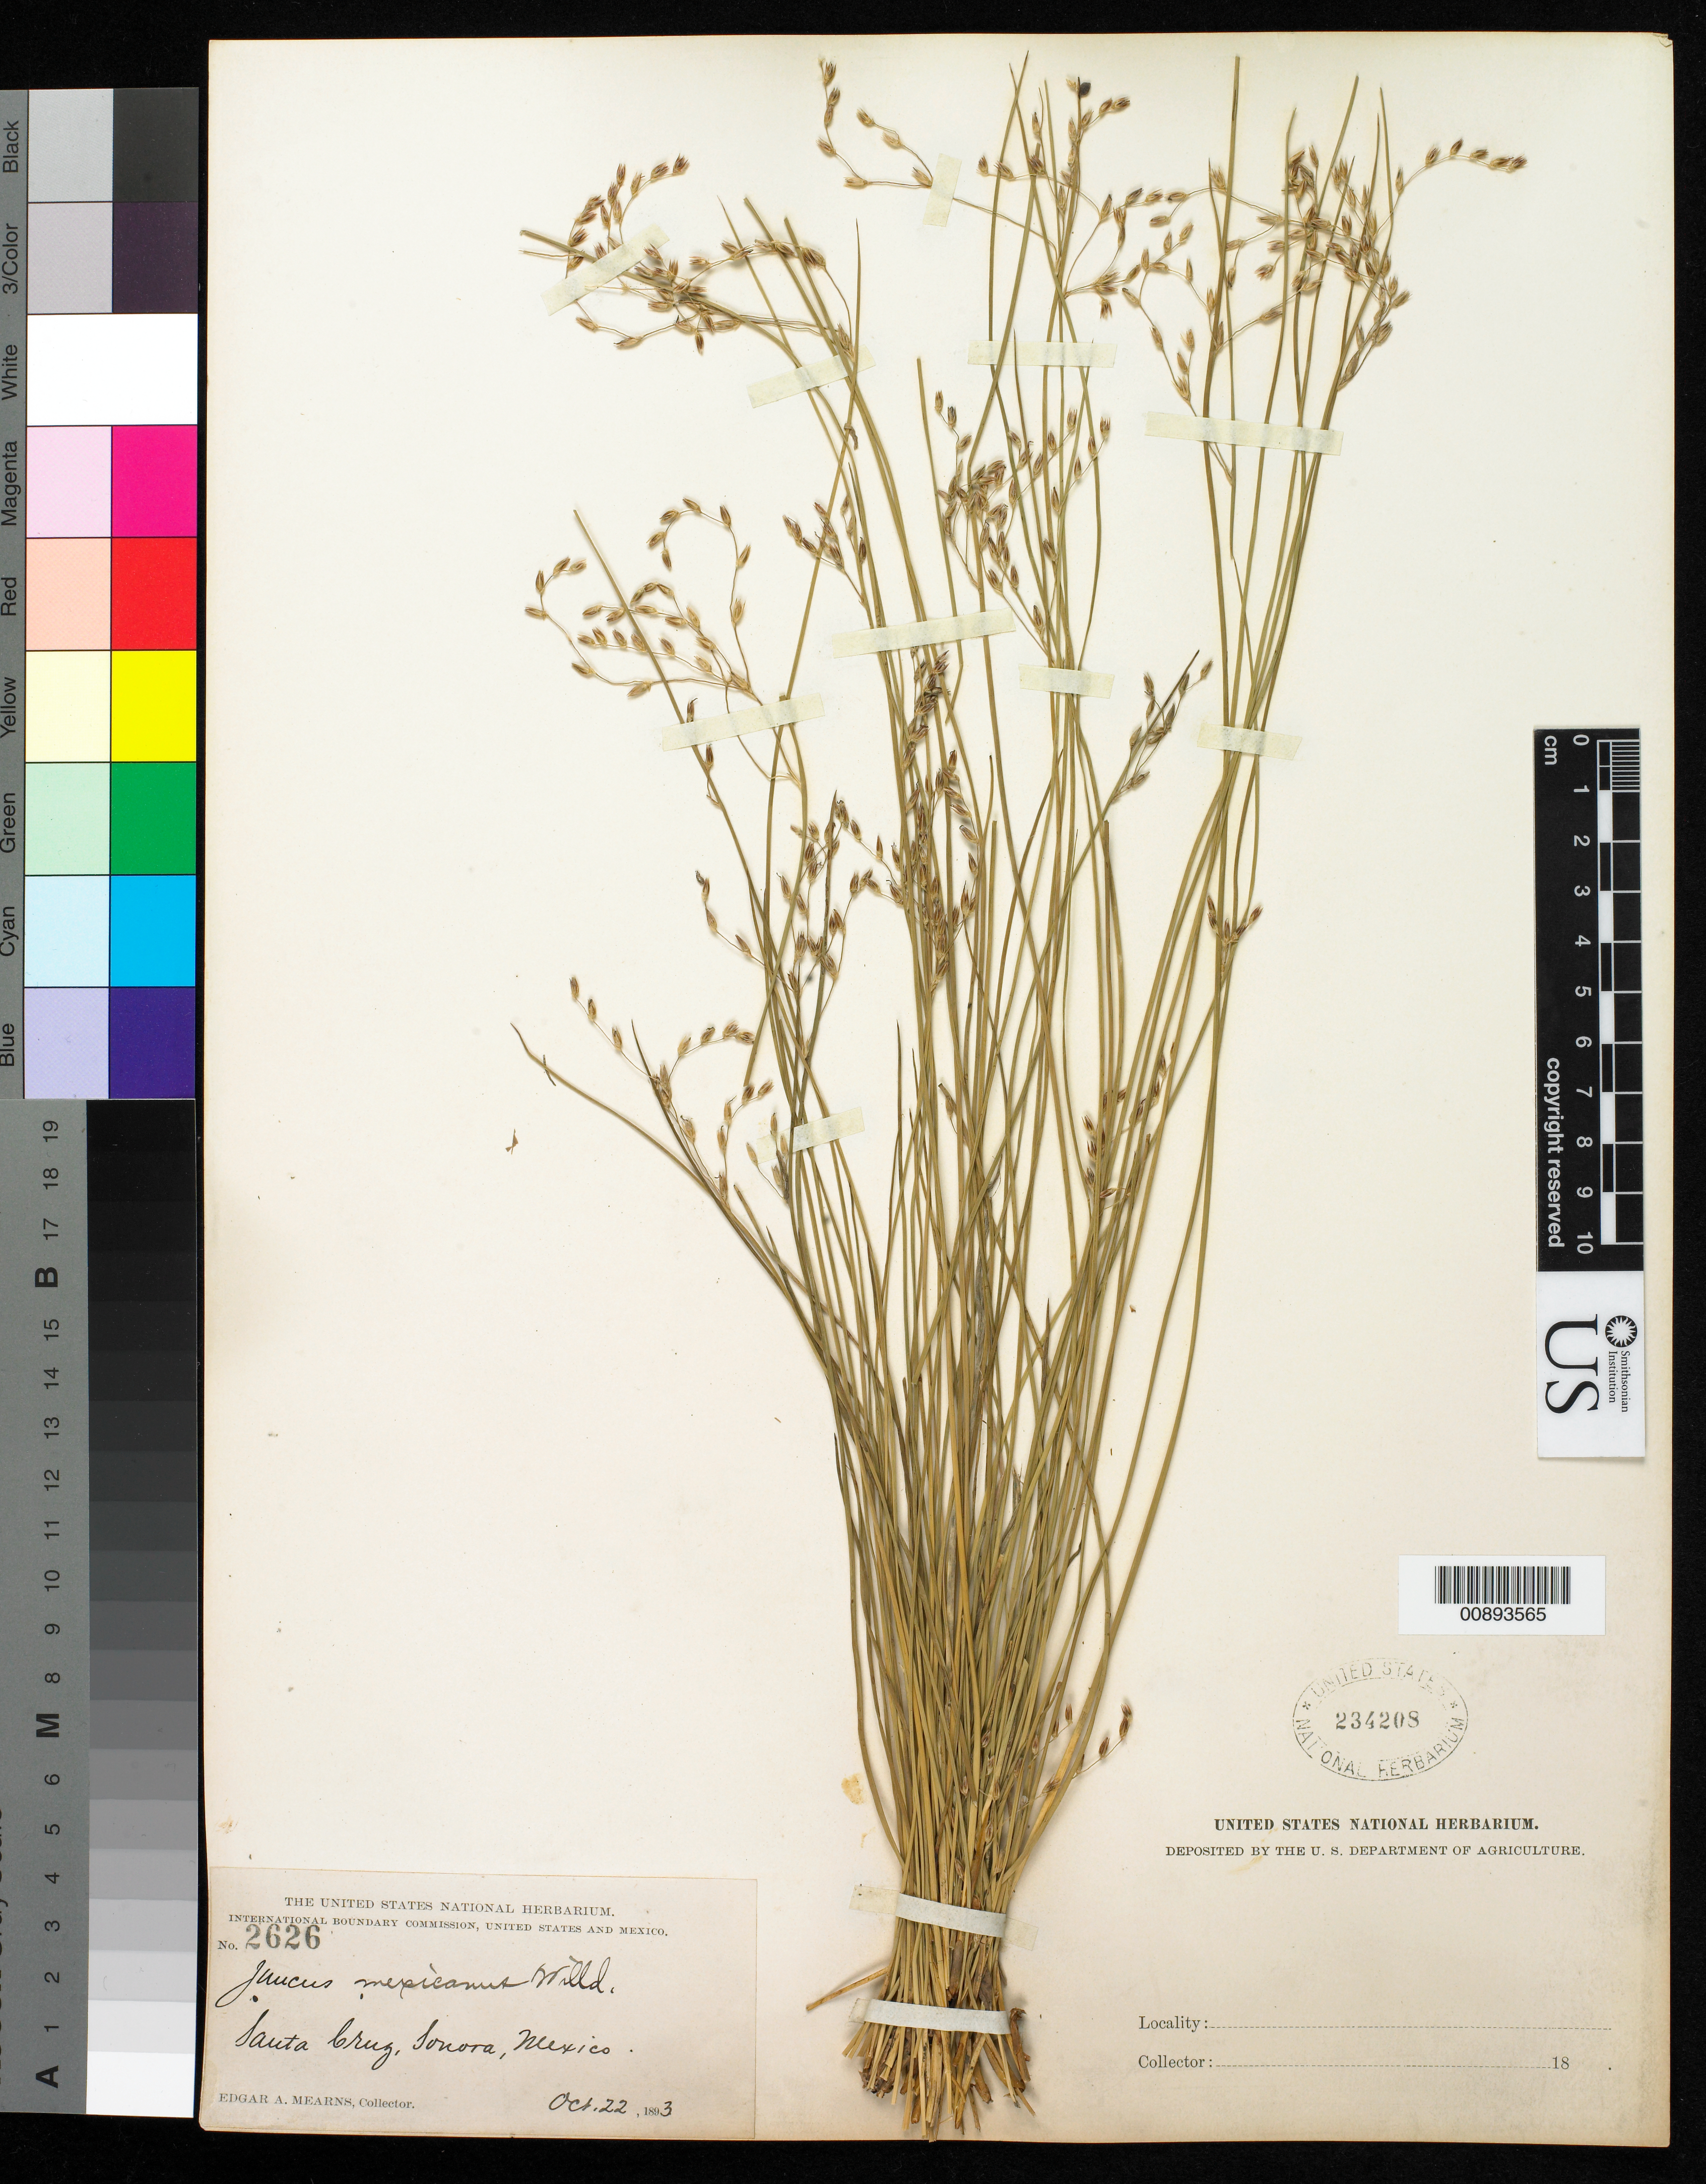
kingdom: Plantae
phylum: Tracheophyta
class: Liliopsida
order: Poales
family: Juncaceae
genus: Juncus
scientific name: Juncus mexicanus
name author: Willd. ex Schult. & Schult. f.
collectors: E. A. Mearns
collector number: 2626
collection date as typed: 22 Oct 1893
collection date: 1893-10-22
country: Mexico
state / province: Sonora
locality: Santa Cruz, Sonora.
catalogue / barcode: US 234208